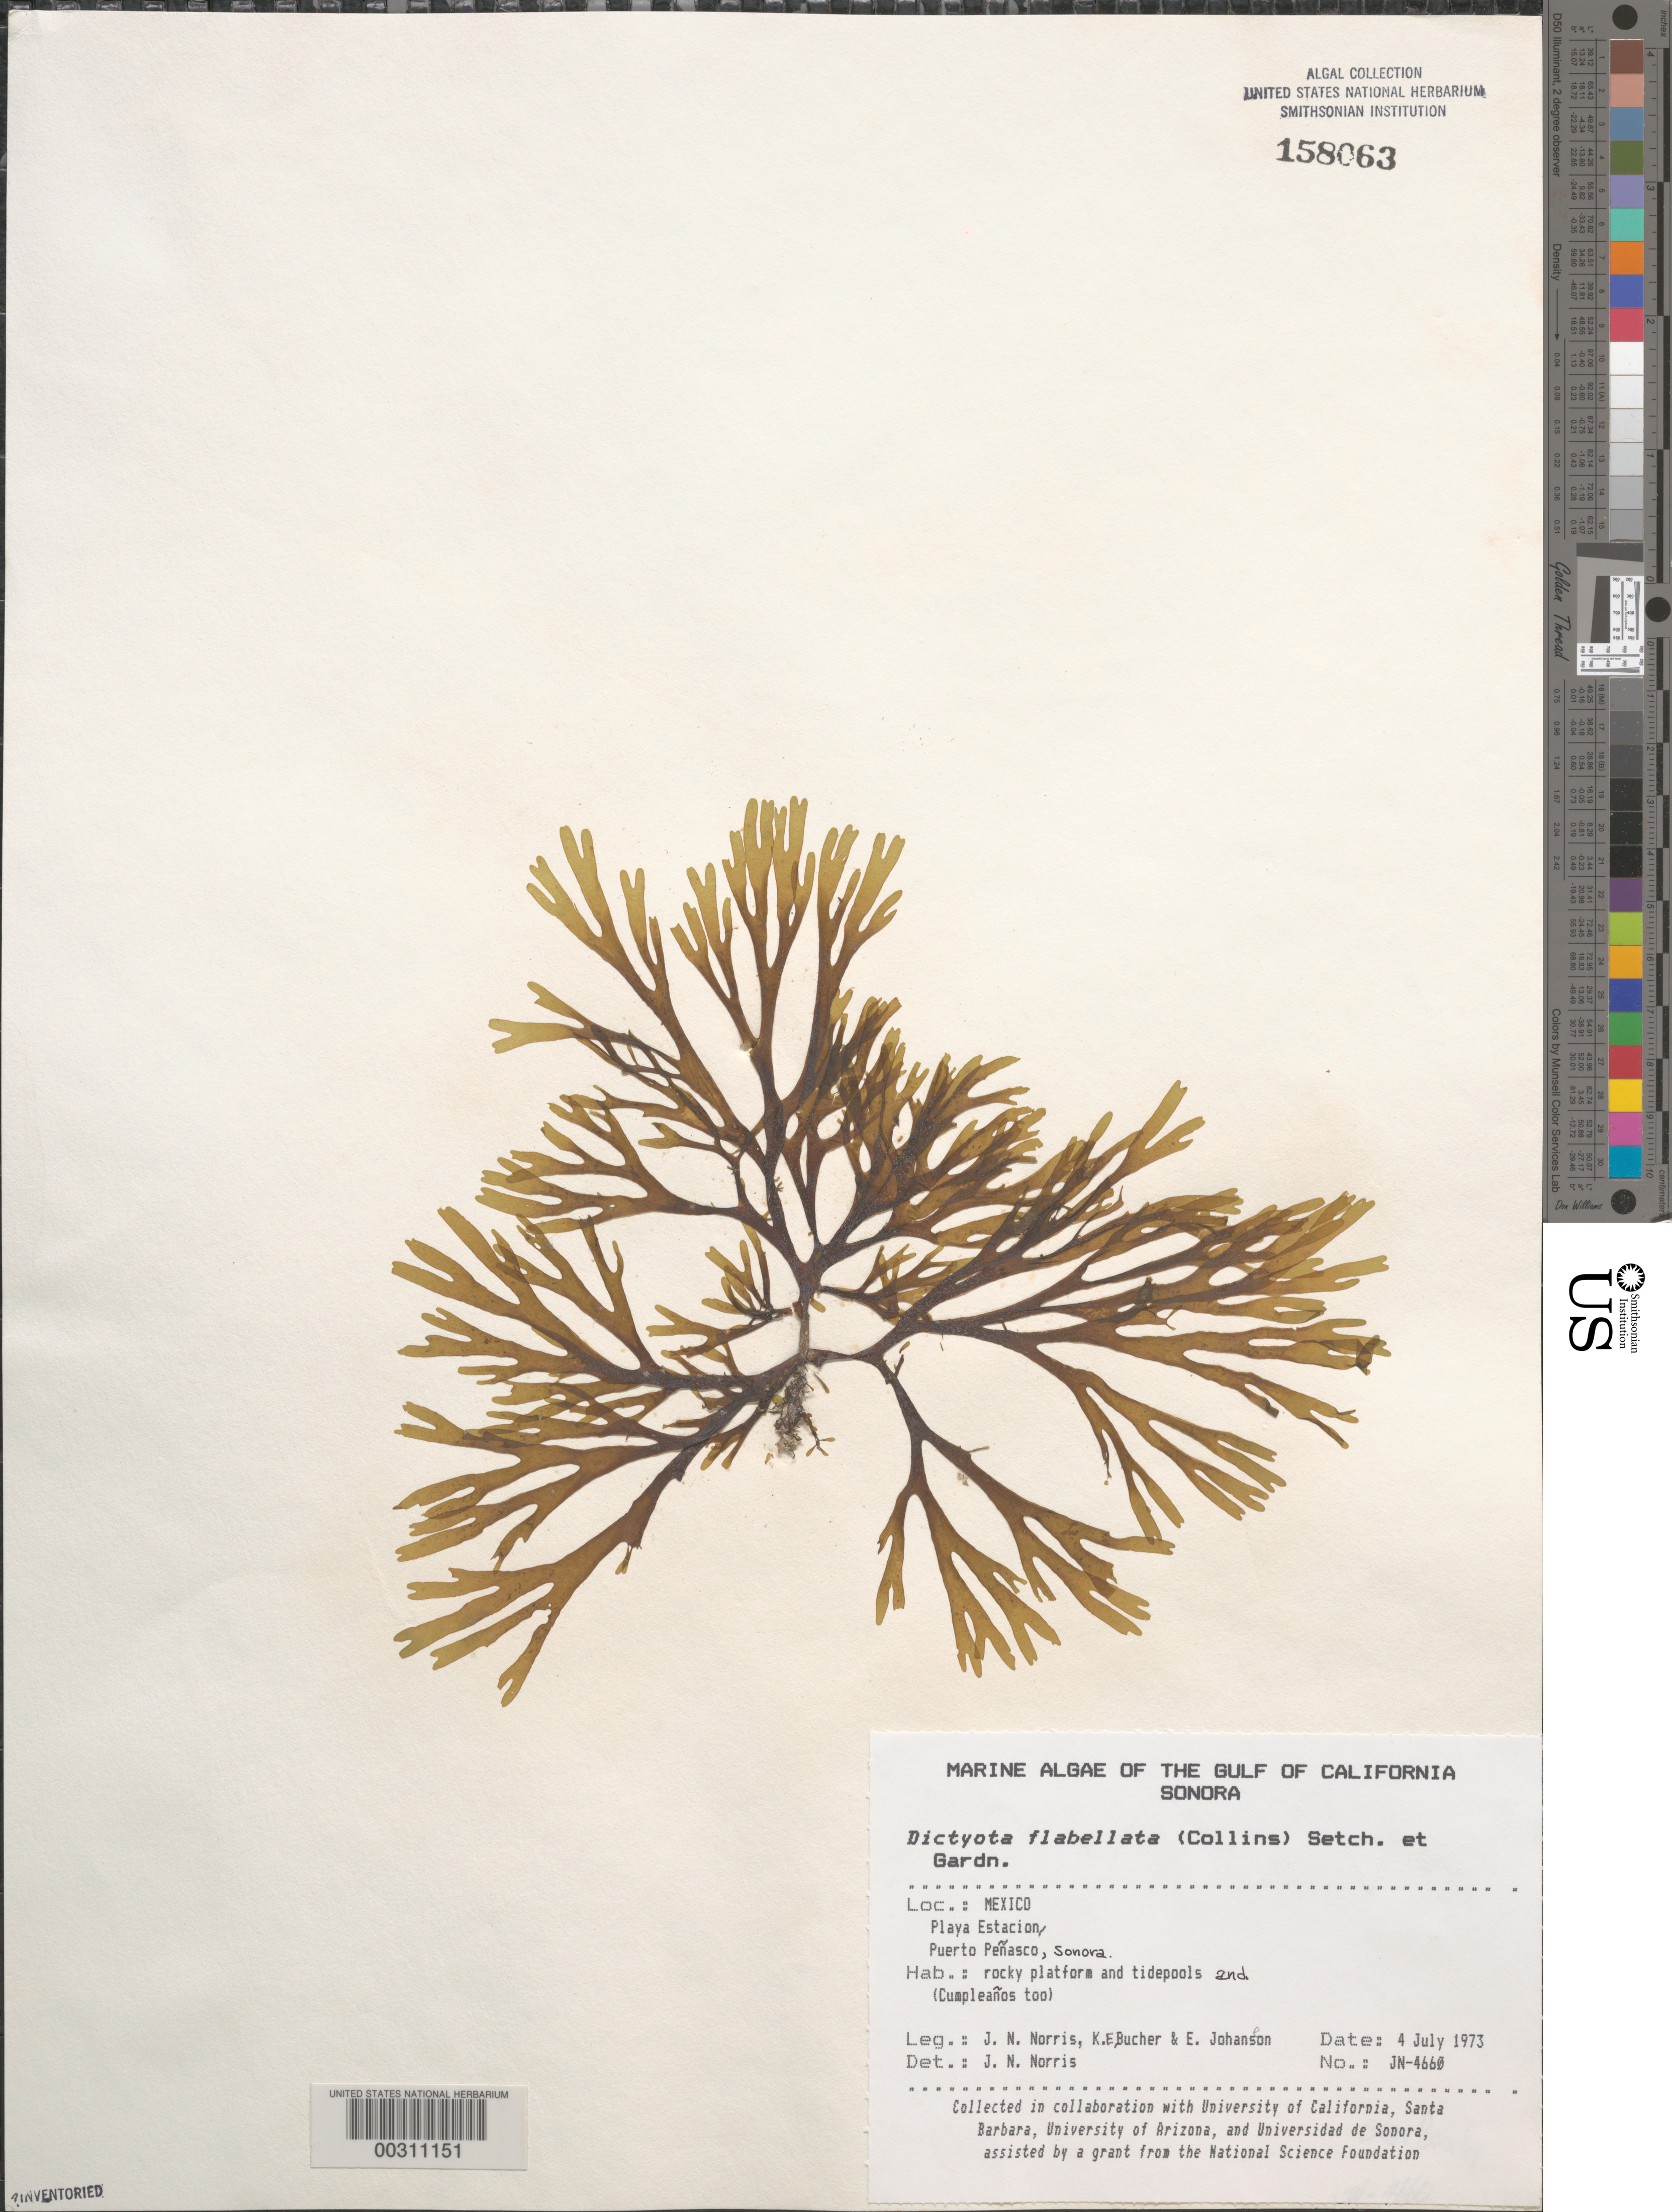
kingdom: Chromista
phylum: Ochrophyta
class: Phaeophyceae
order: Dictyotales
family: Dictyotaceae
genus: Dictyota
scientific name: Dictyota flabellata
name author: (Collins) Setch. & N.L. Gardner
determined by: Norris, James N.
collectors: J. N. Norris, K. E. Bucher & E. Johansen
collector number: JN-4660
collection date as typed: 04 Jul 1973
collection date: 1973-07-04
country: Mexico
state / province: Sonora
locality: Playa Estacion, Puerto Penasco, Cumpleanos tide pool area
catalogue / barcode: US 158063